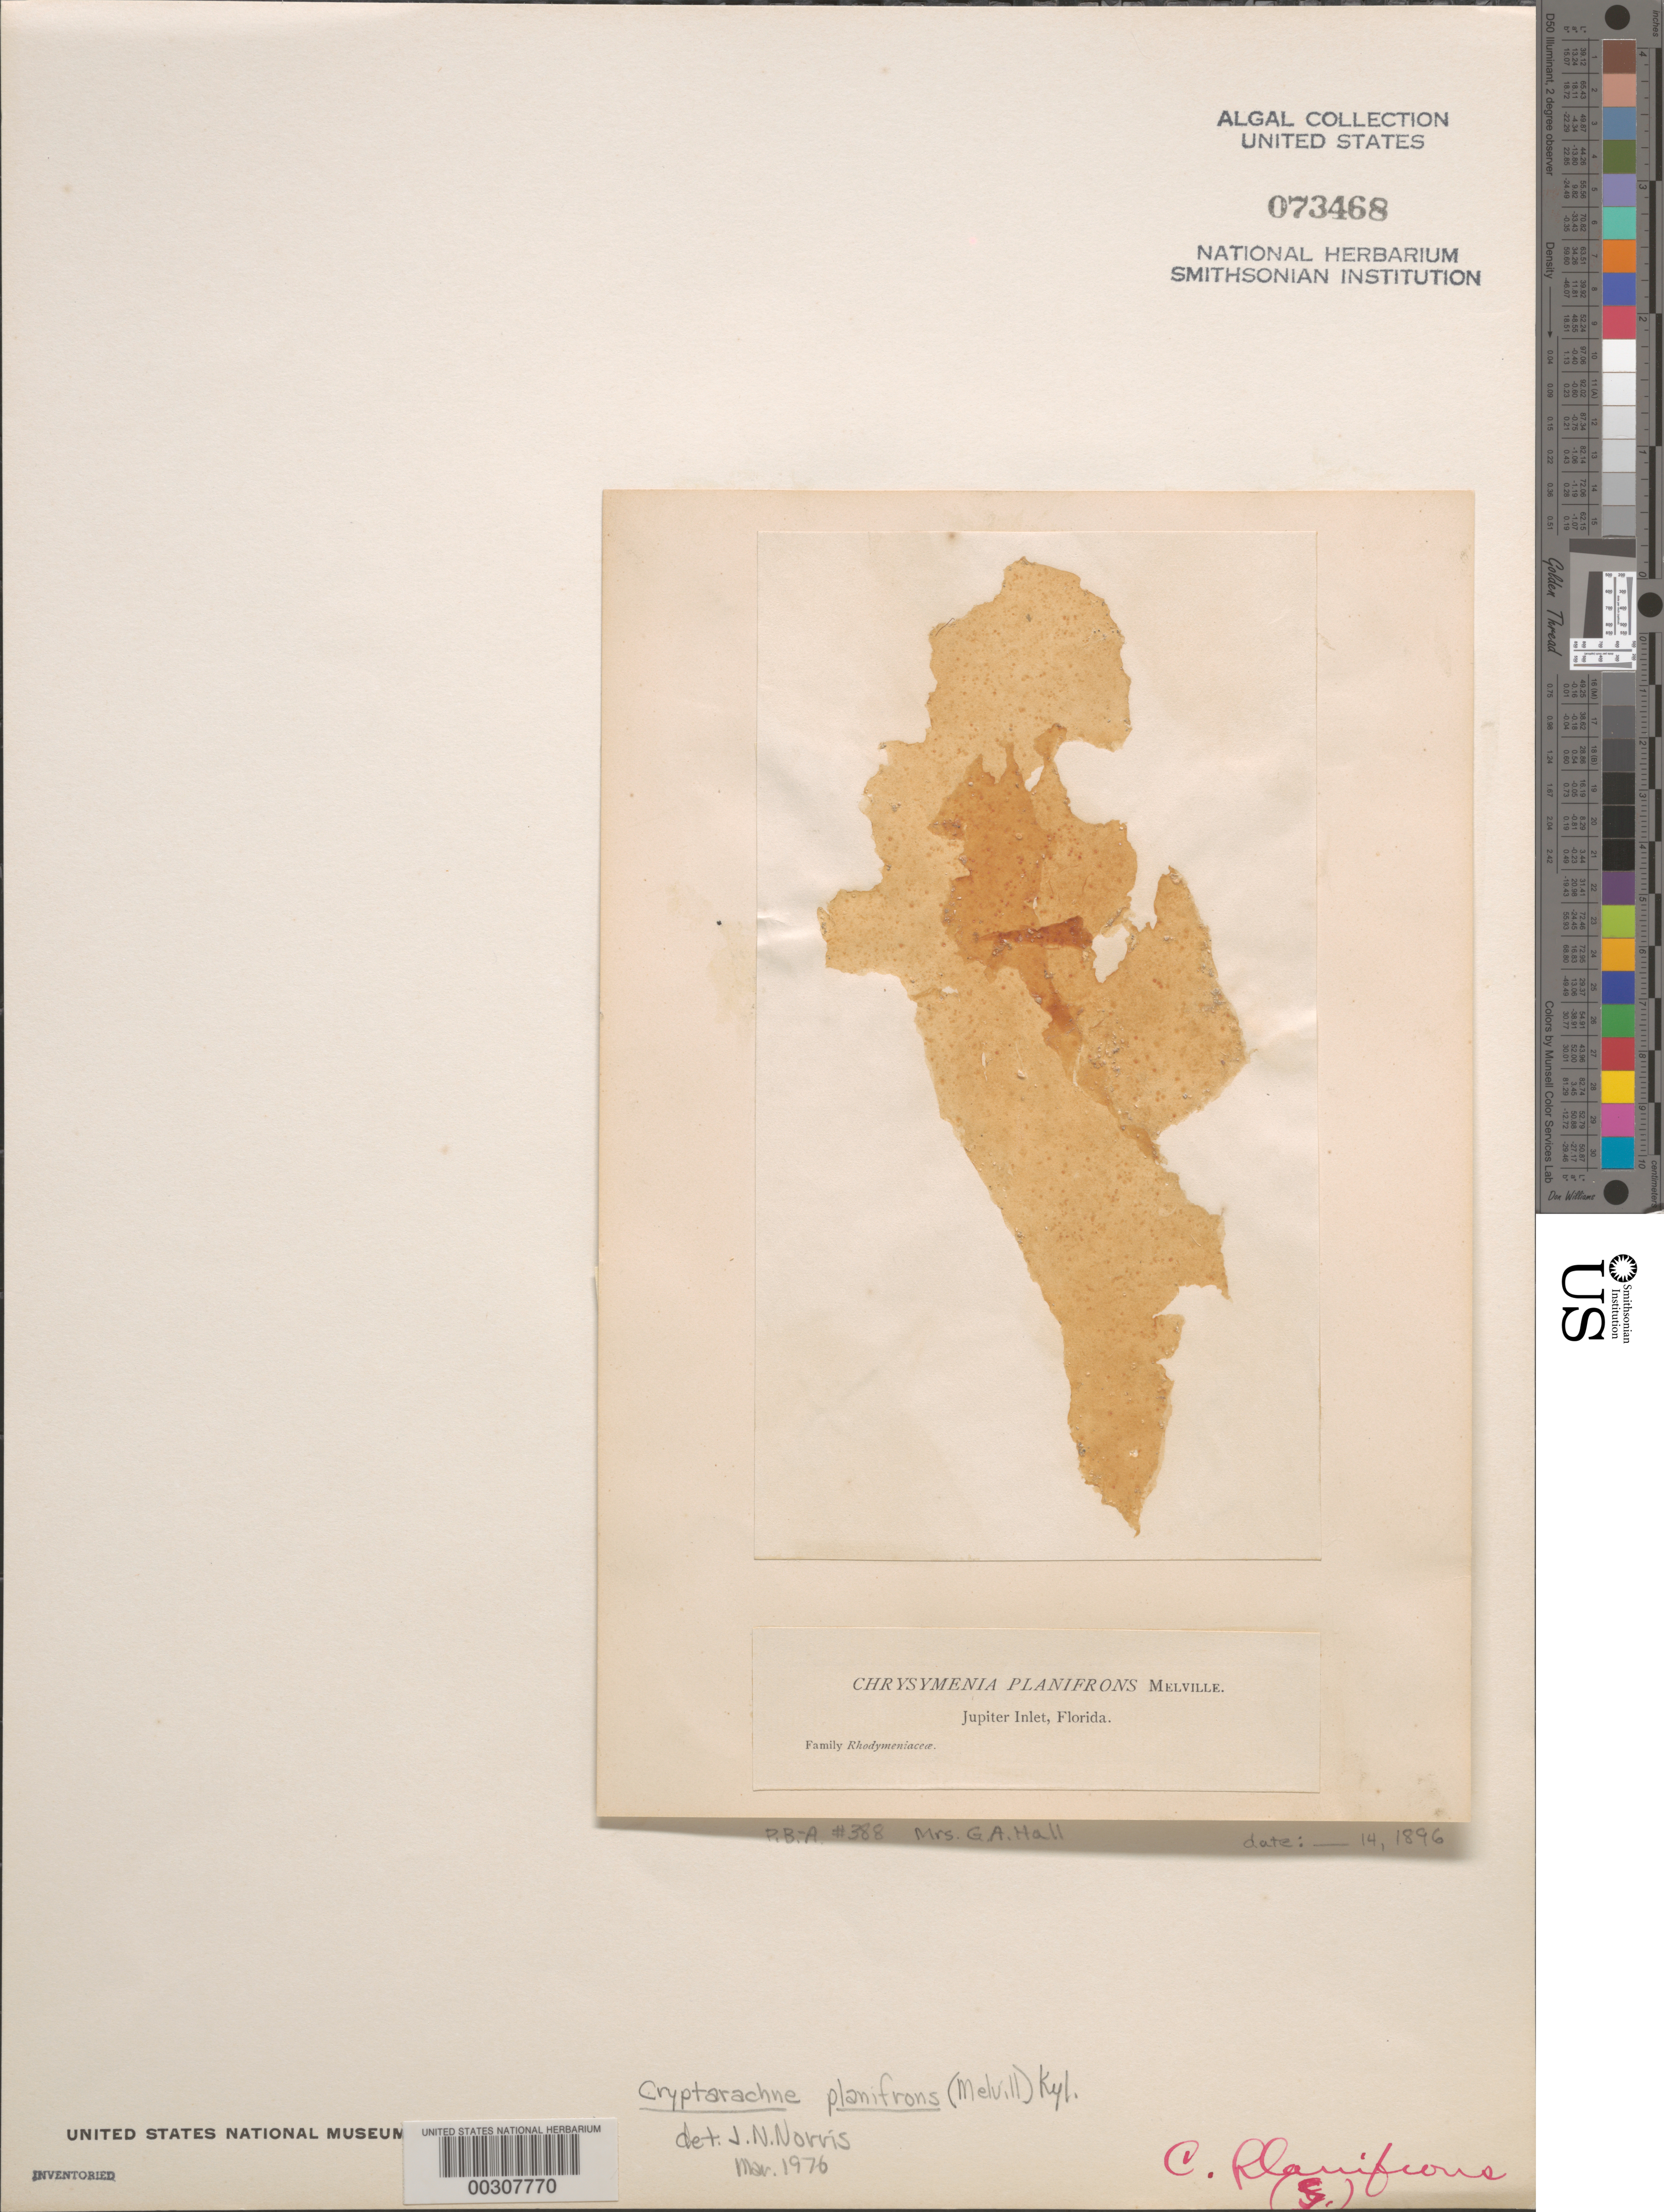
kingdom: Plantae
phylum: Rhodophyta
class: Florideophyceae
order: Rhodymeniales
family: Rhodymeniaceae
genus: Chrysymenia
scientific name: Chrysymenia planifrons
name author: (Melvill) J. Agardh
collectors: Mrs. Hall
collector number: PB-A 388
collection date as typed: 14 --- 1896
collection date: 1896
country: United States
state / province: Florida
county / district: Palm Beach County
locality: Jupiter Inlet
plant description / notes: Collins, Holden & Setchell, Phycotheca Boreali-Americana, as Chrysymenia planifrons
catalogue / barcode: US 73468